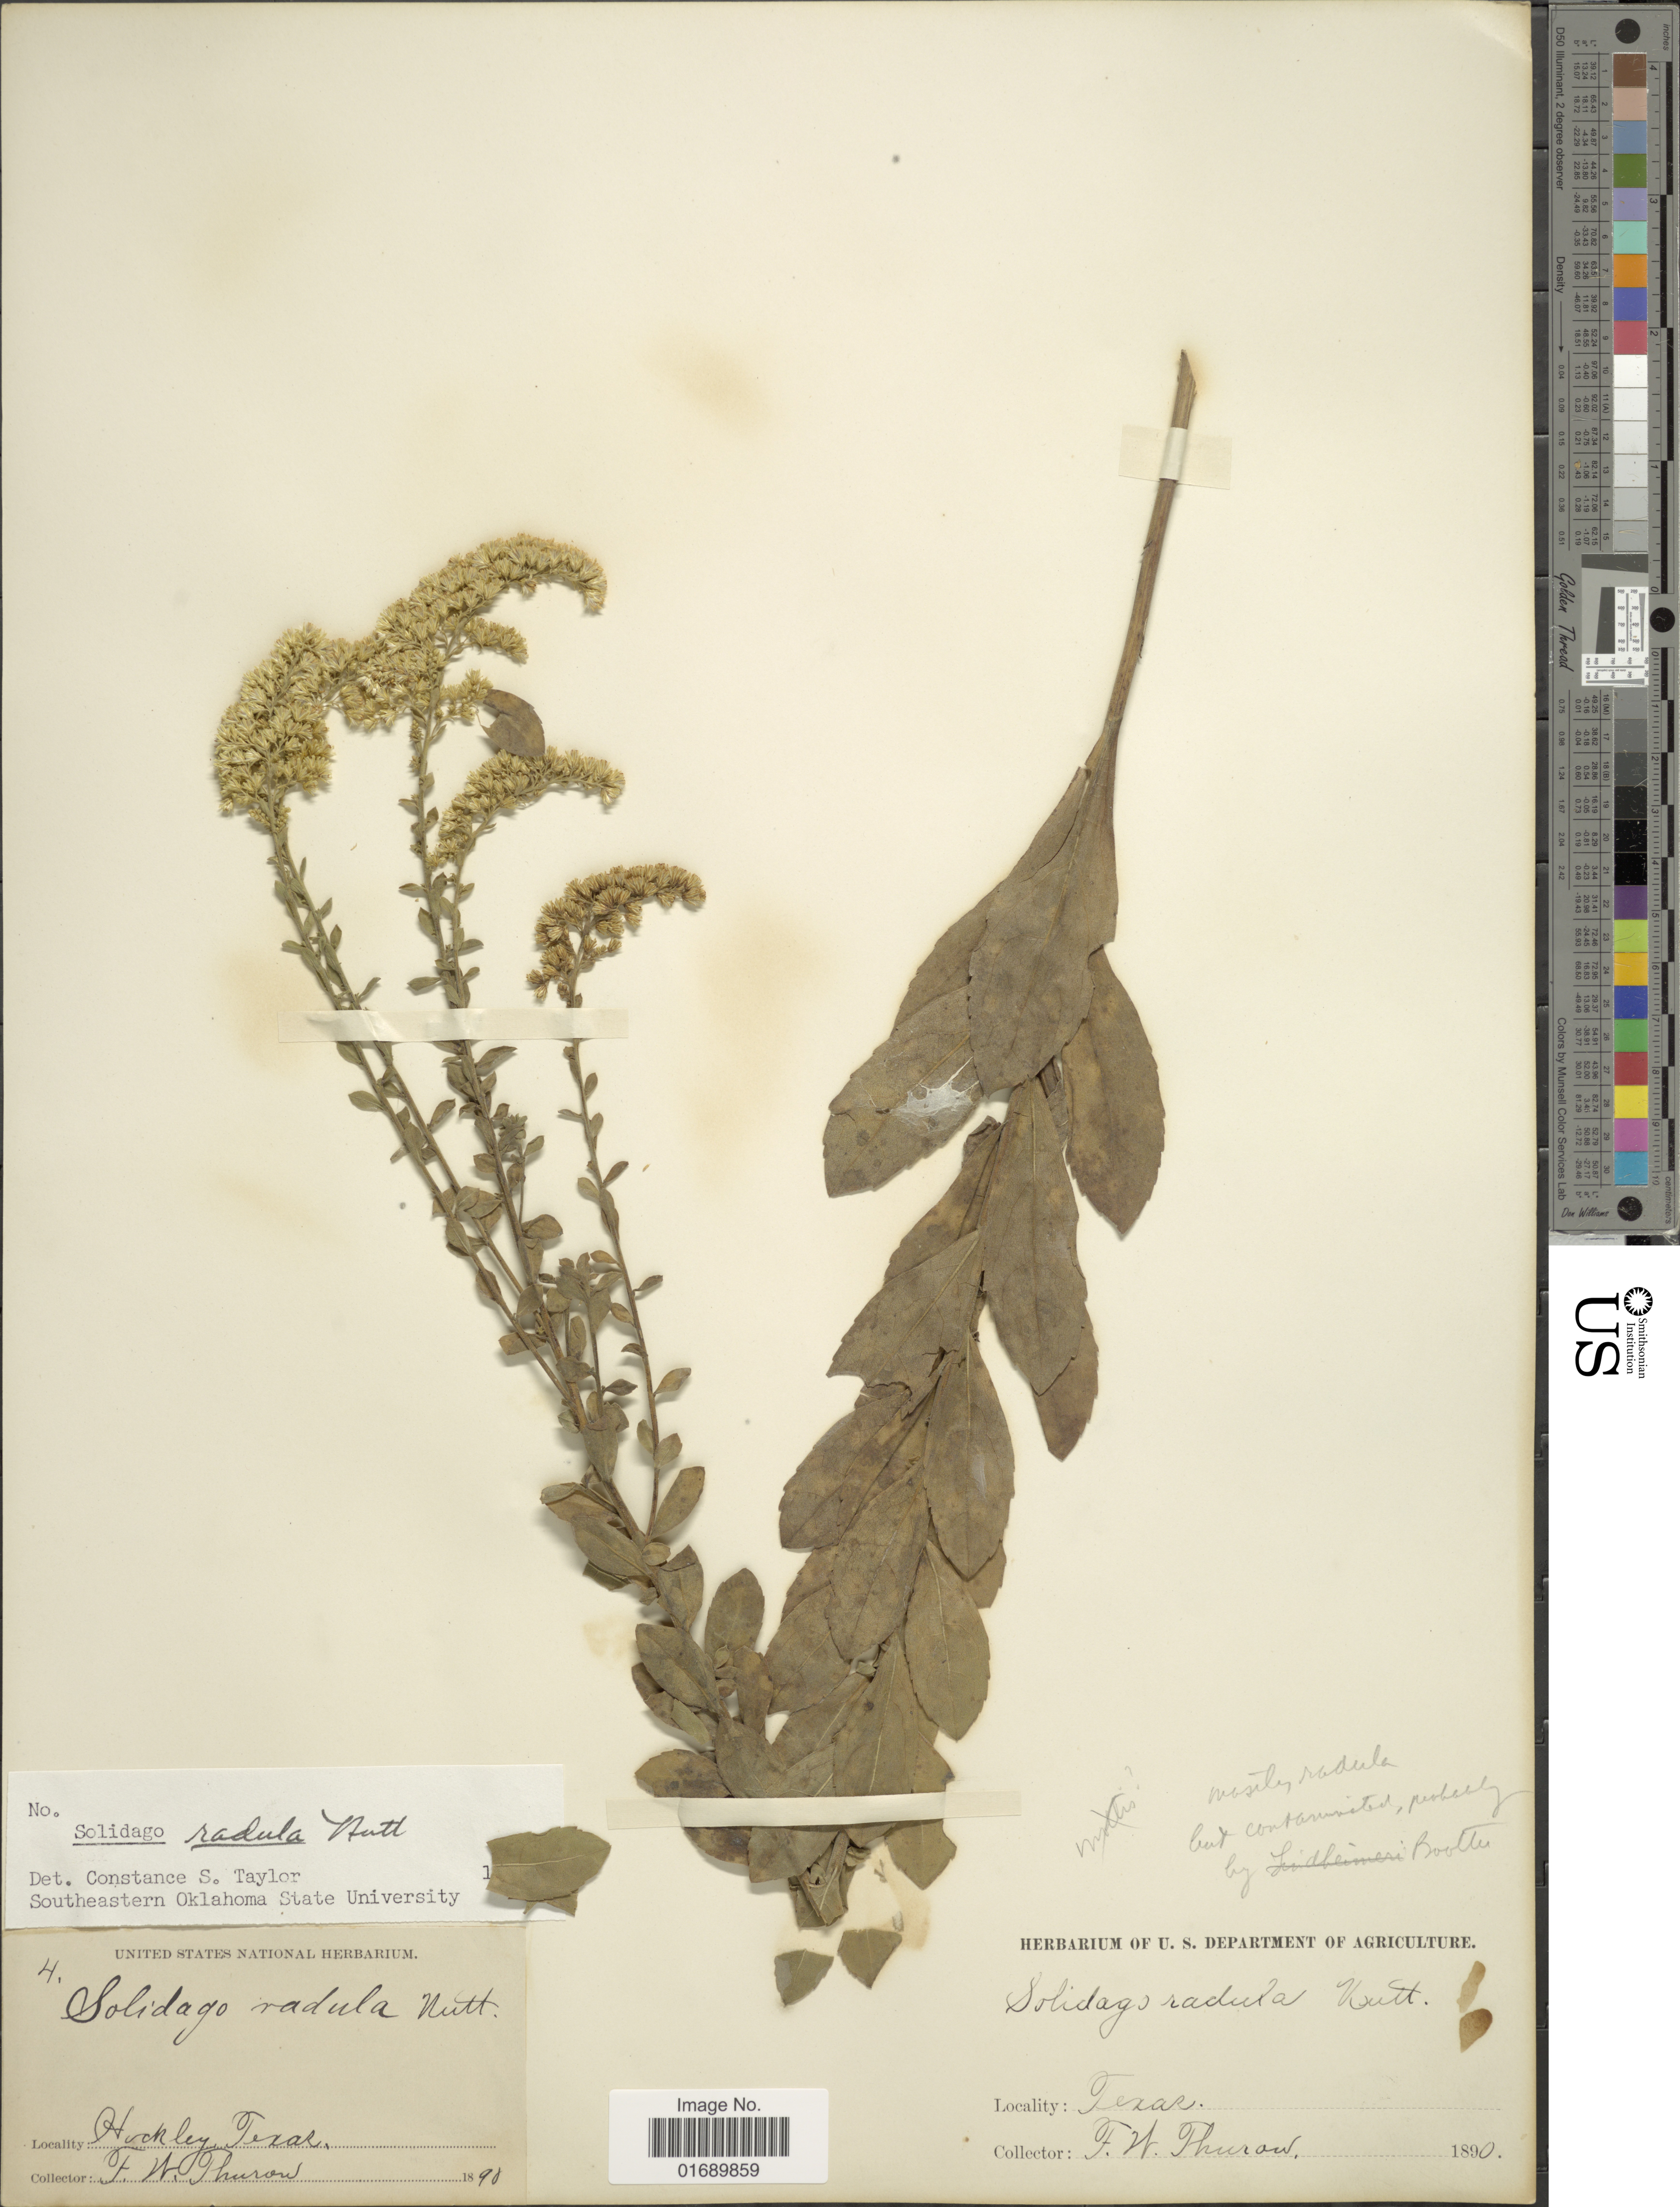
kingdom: Plantae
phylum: Tracheophyta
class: Magnoliopsida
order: Asterales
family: Asteraceae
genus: Solidago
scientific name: Solidago radula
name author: Nutt.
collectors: F. W. Thurow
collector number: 4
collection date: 1890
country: United States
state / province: Texas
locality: Hockley